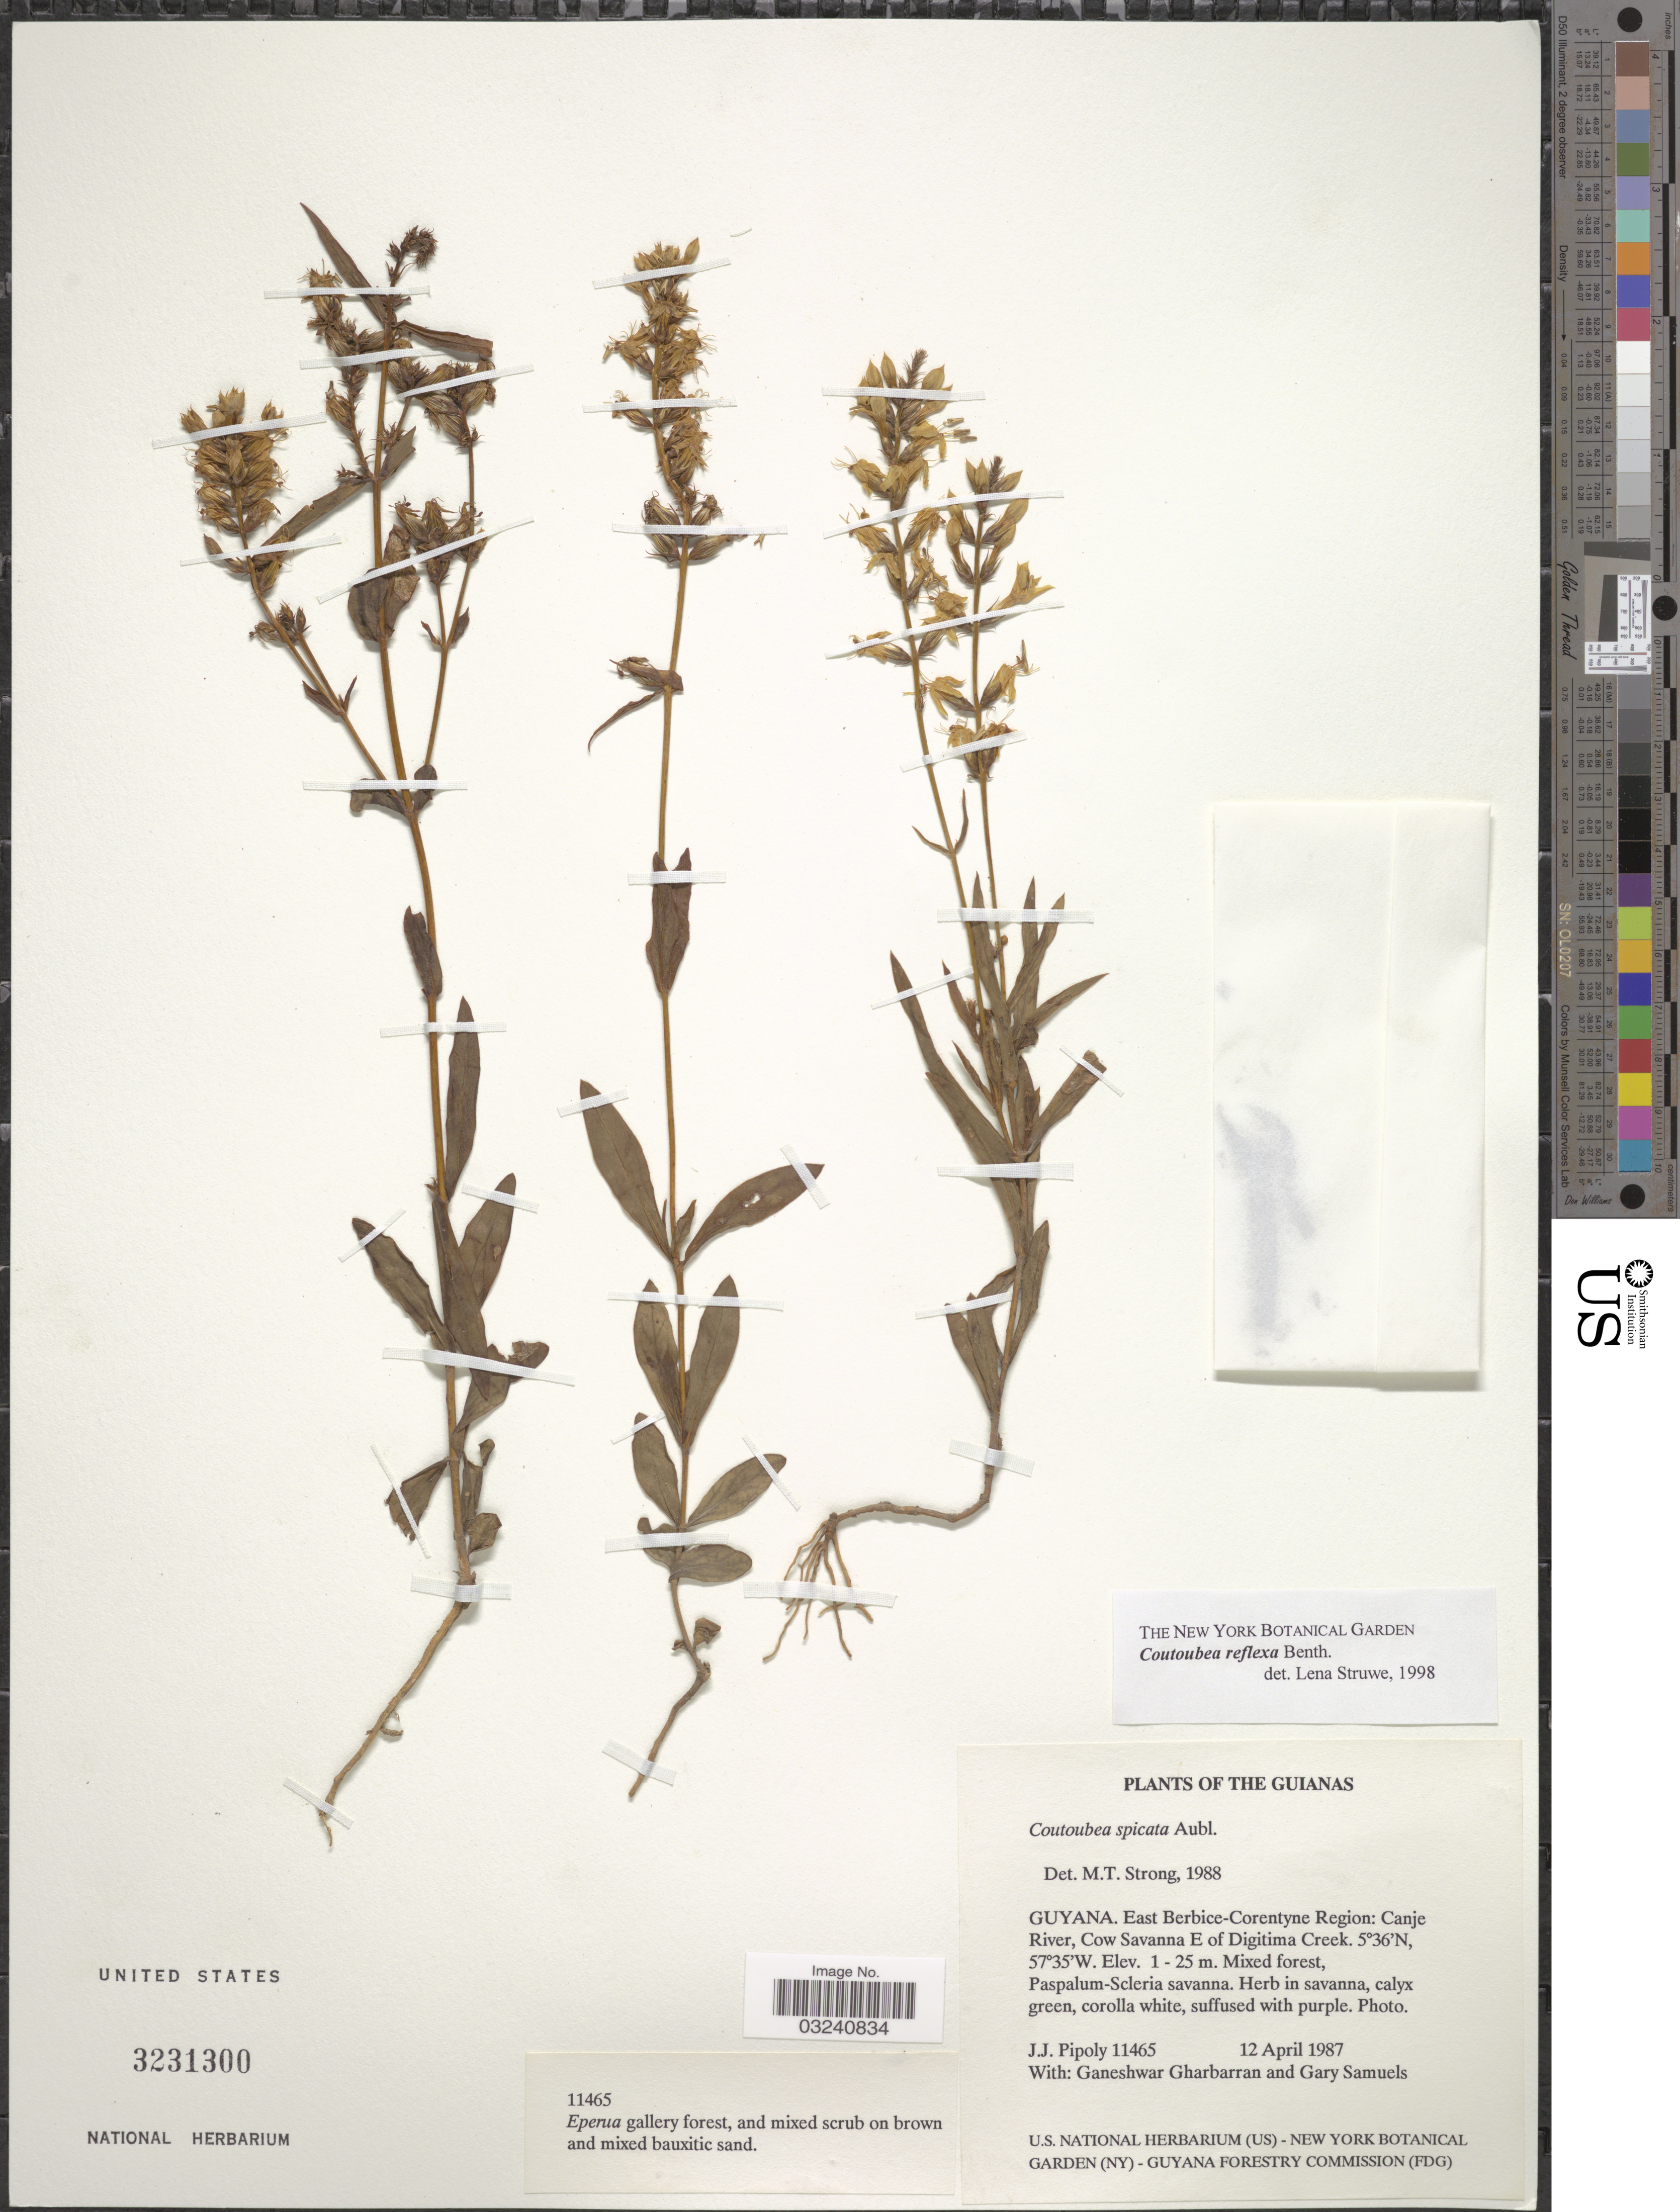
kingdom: Plantae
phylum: Tracheophyta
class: Magnoliopsida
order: Gentianales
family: Gentianaceae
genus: Coutoubea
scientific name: Coutoubea reflexa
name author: Benth.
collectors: J. J. Pipoly, G. Gharbarran & G. Samuels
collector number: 11465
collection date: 1987-04-12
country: Guyana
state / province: E. Berbice-Corentyne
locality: The Guianas. East Berbice-Corentyne Region: Canje River, Cow Savanna E of Digitima Creek.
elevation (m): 1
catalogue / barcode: US 3231300